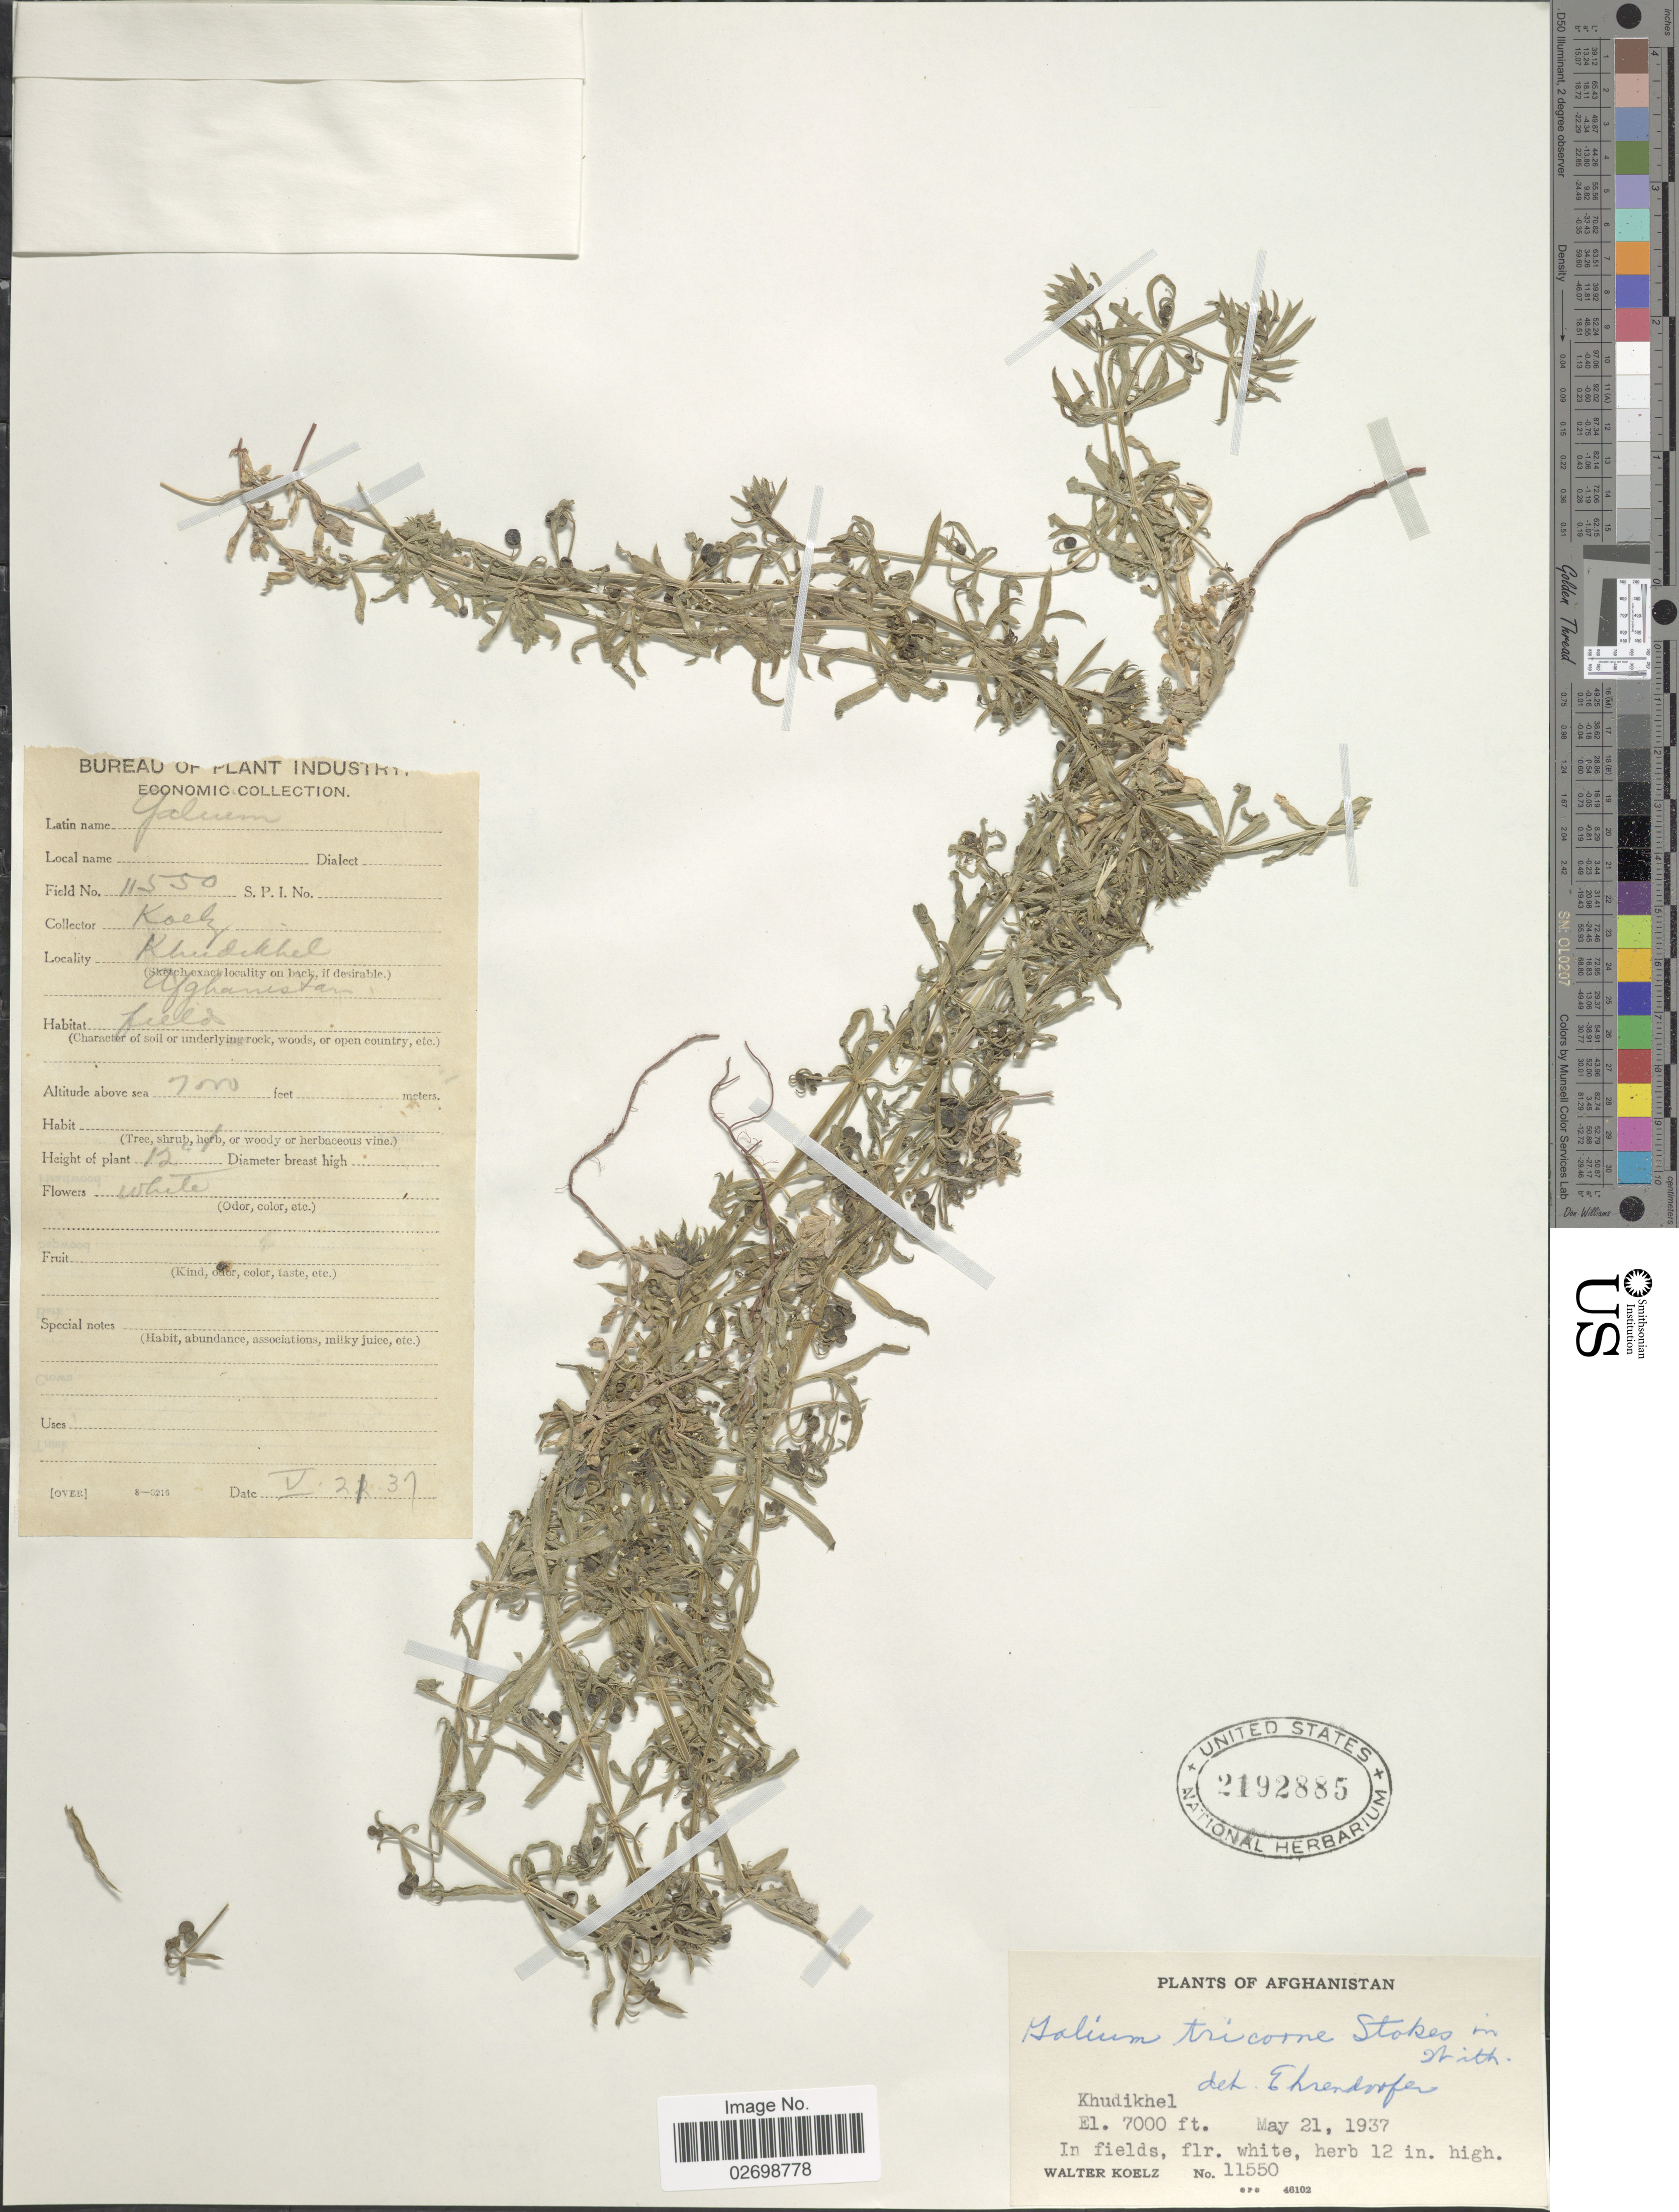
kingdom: Plantae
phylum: Tracheophyta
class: Magnoliopsida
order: Gentianales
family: Rubiaceae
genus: Galium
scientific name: Galium tricornutum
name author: Dandy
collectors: W. N. Koelz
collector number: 11550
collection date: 1937-05-21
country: Afghanistan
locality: Khudikhel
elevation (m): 2134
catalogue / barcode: US 2192885